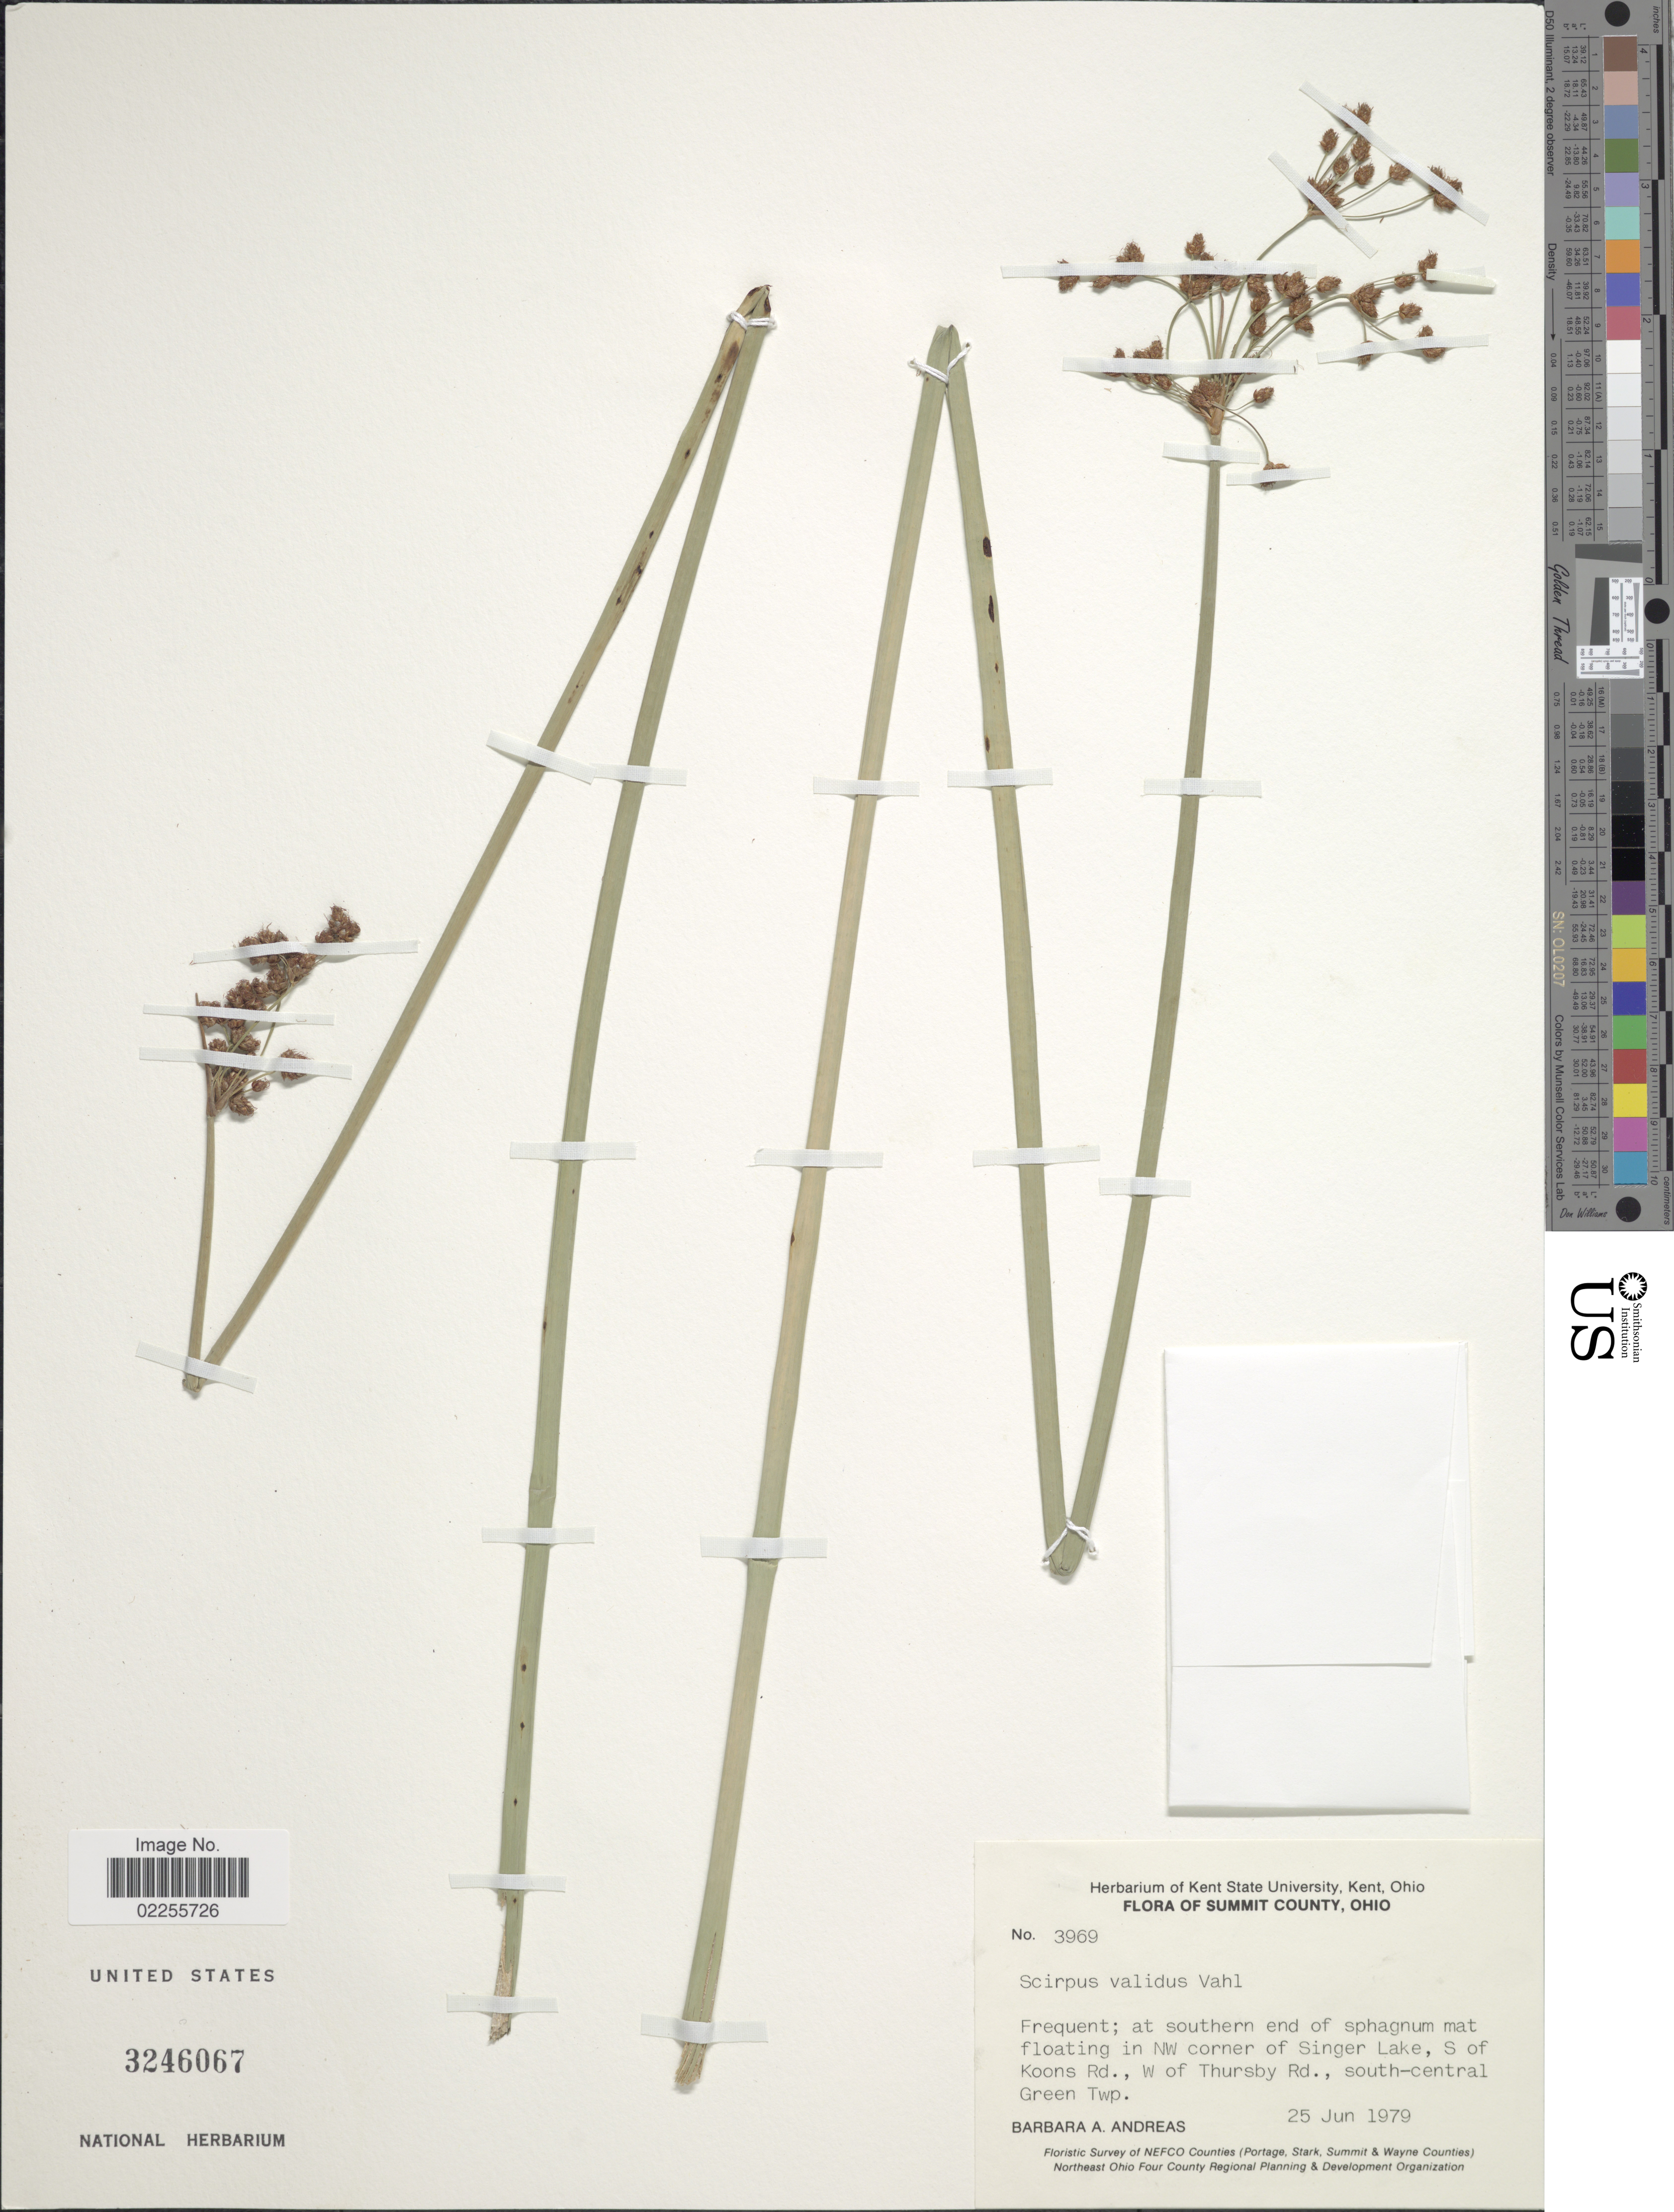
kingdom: Plantae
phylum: Tracheophyta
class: Liliopsida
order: Poales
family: Cyperaceae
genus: Schoenoplectus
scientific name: Schoenoplectus tabernaemontani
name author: (C.C. Gmel.) Palla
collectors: B. A. Andreas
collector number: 3969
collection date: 1979-06-25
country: United States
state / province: Ohio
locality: Summit County, at southern end of sphagnum mat floating in NW corner of Singer Lake, S of Koons Rd., W of Thursby Rd., south-central, Green Twp.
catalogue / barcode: US 3246067